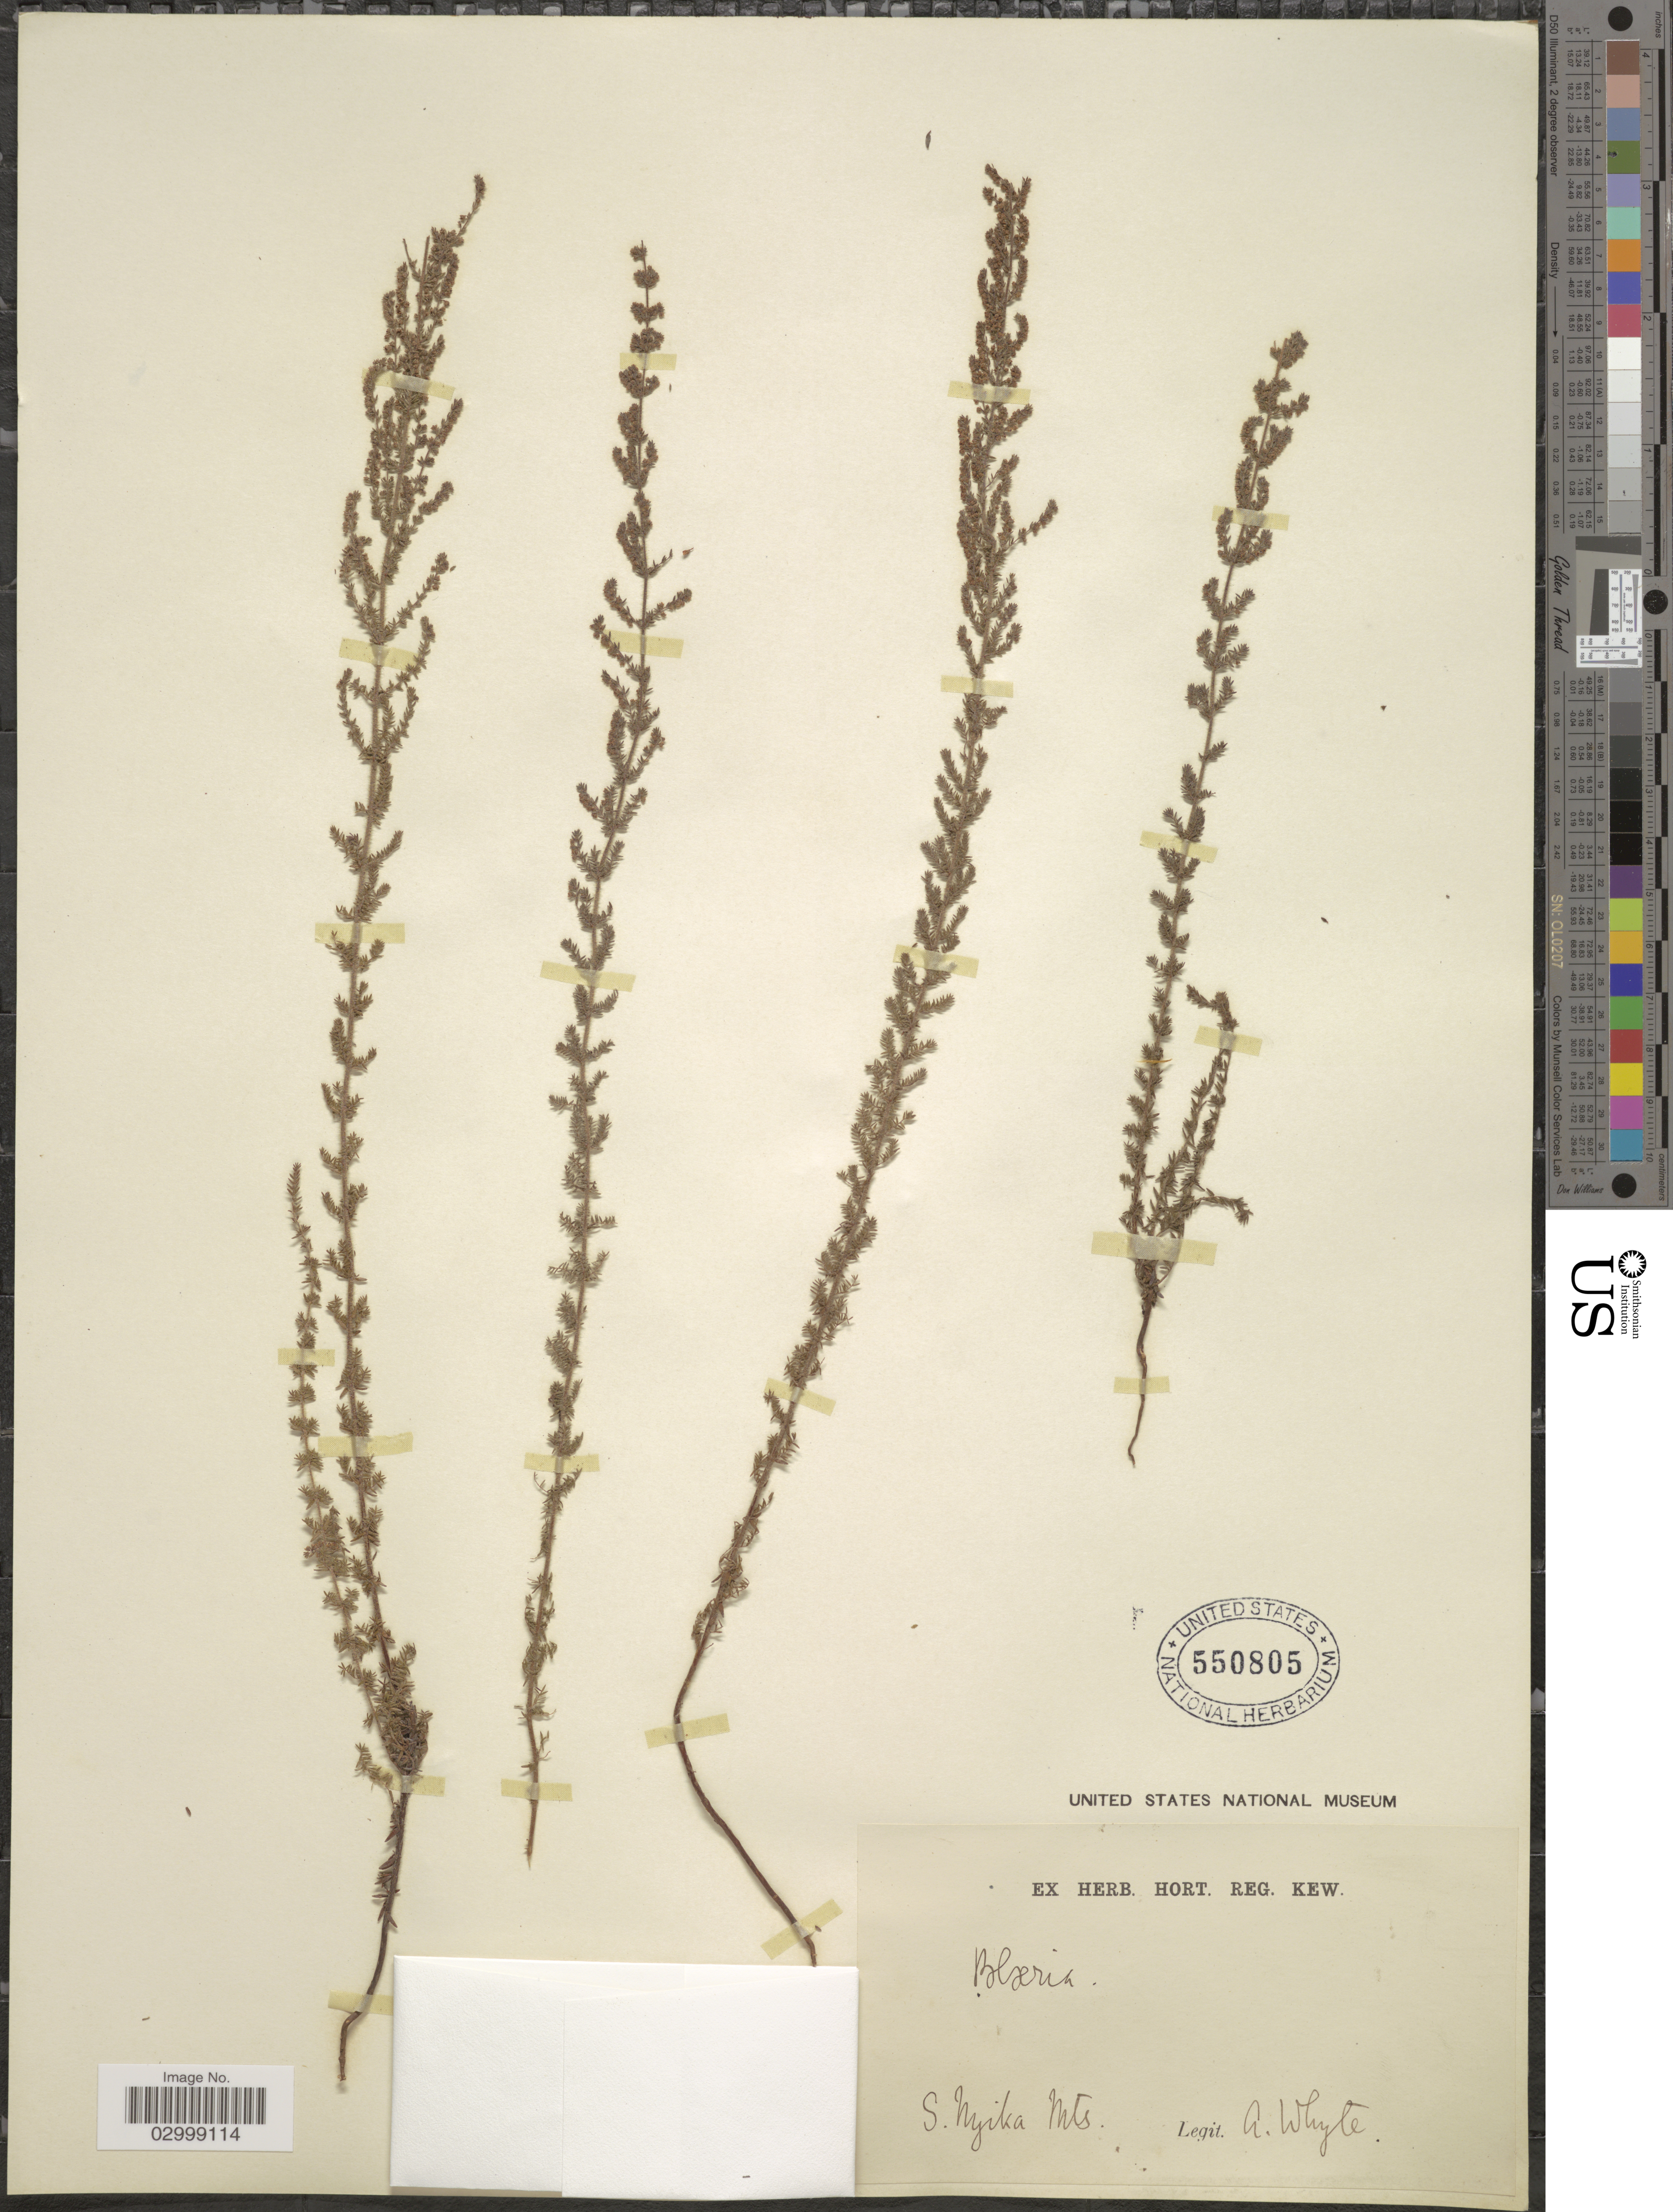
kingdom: Plantae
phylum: Tracheophyta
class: Magnoliopsida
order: Ericales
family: Ericaceae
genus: Blaeria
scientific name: Blaeria sp.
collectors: A. Whyte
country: Malawi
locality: S. Nyika Mts.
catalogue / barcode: US 550805